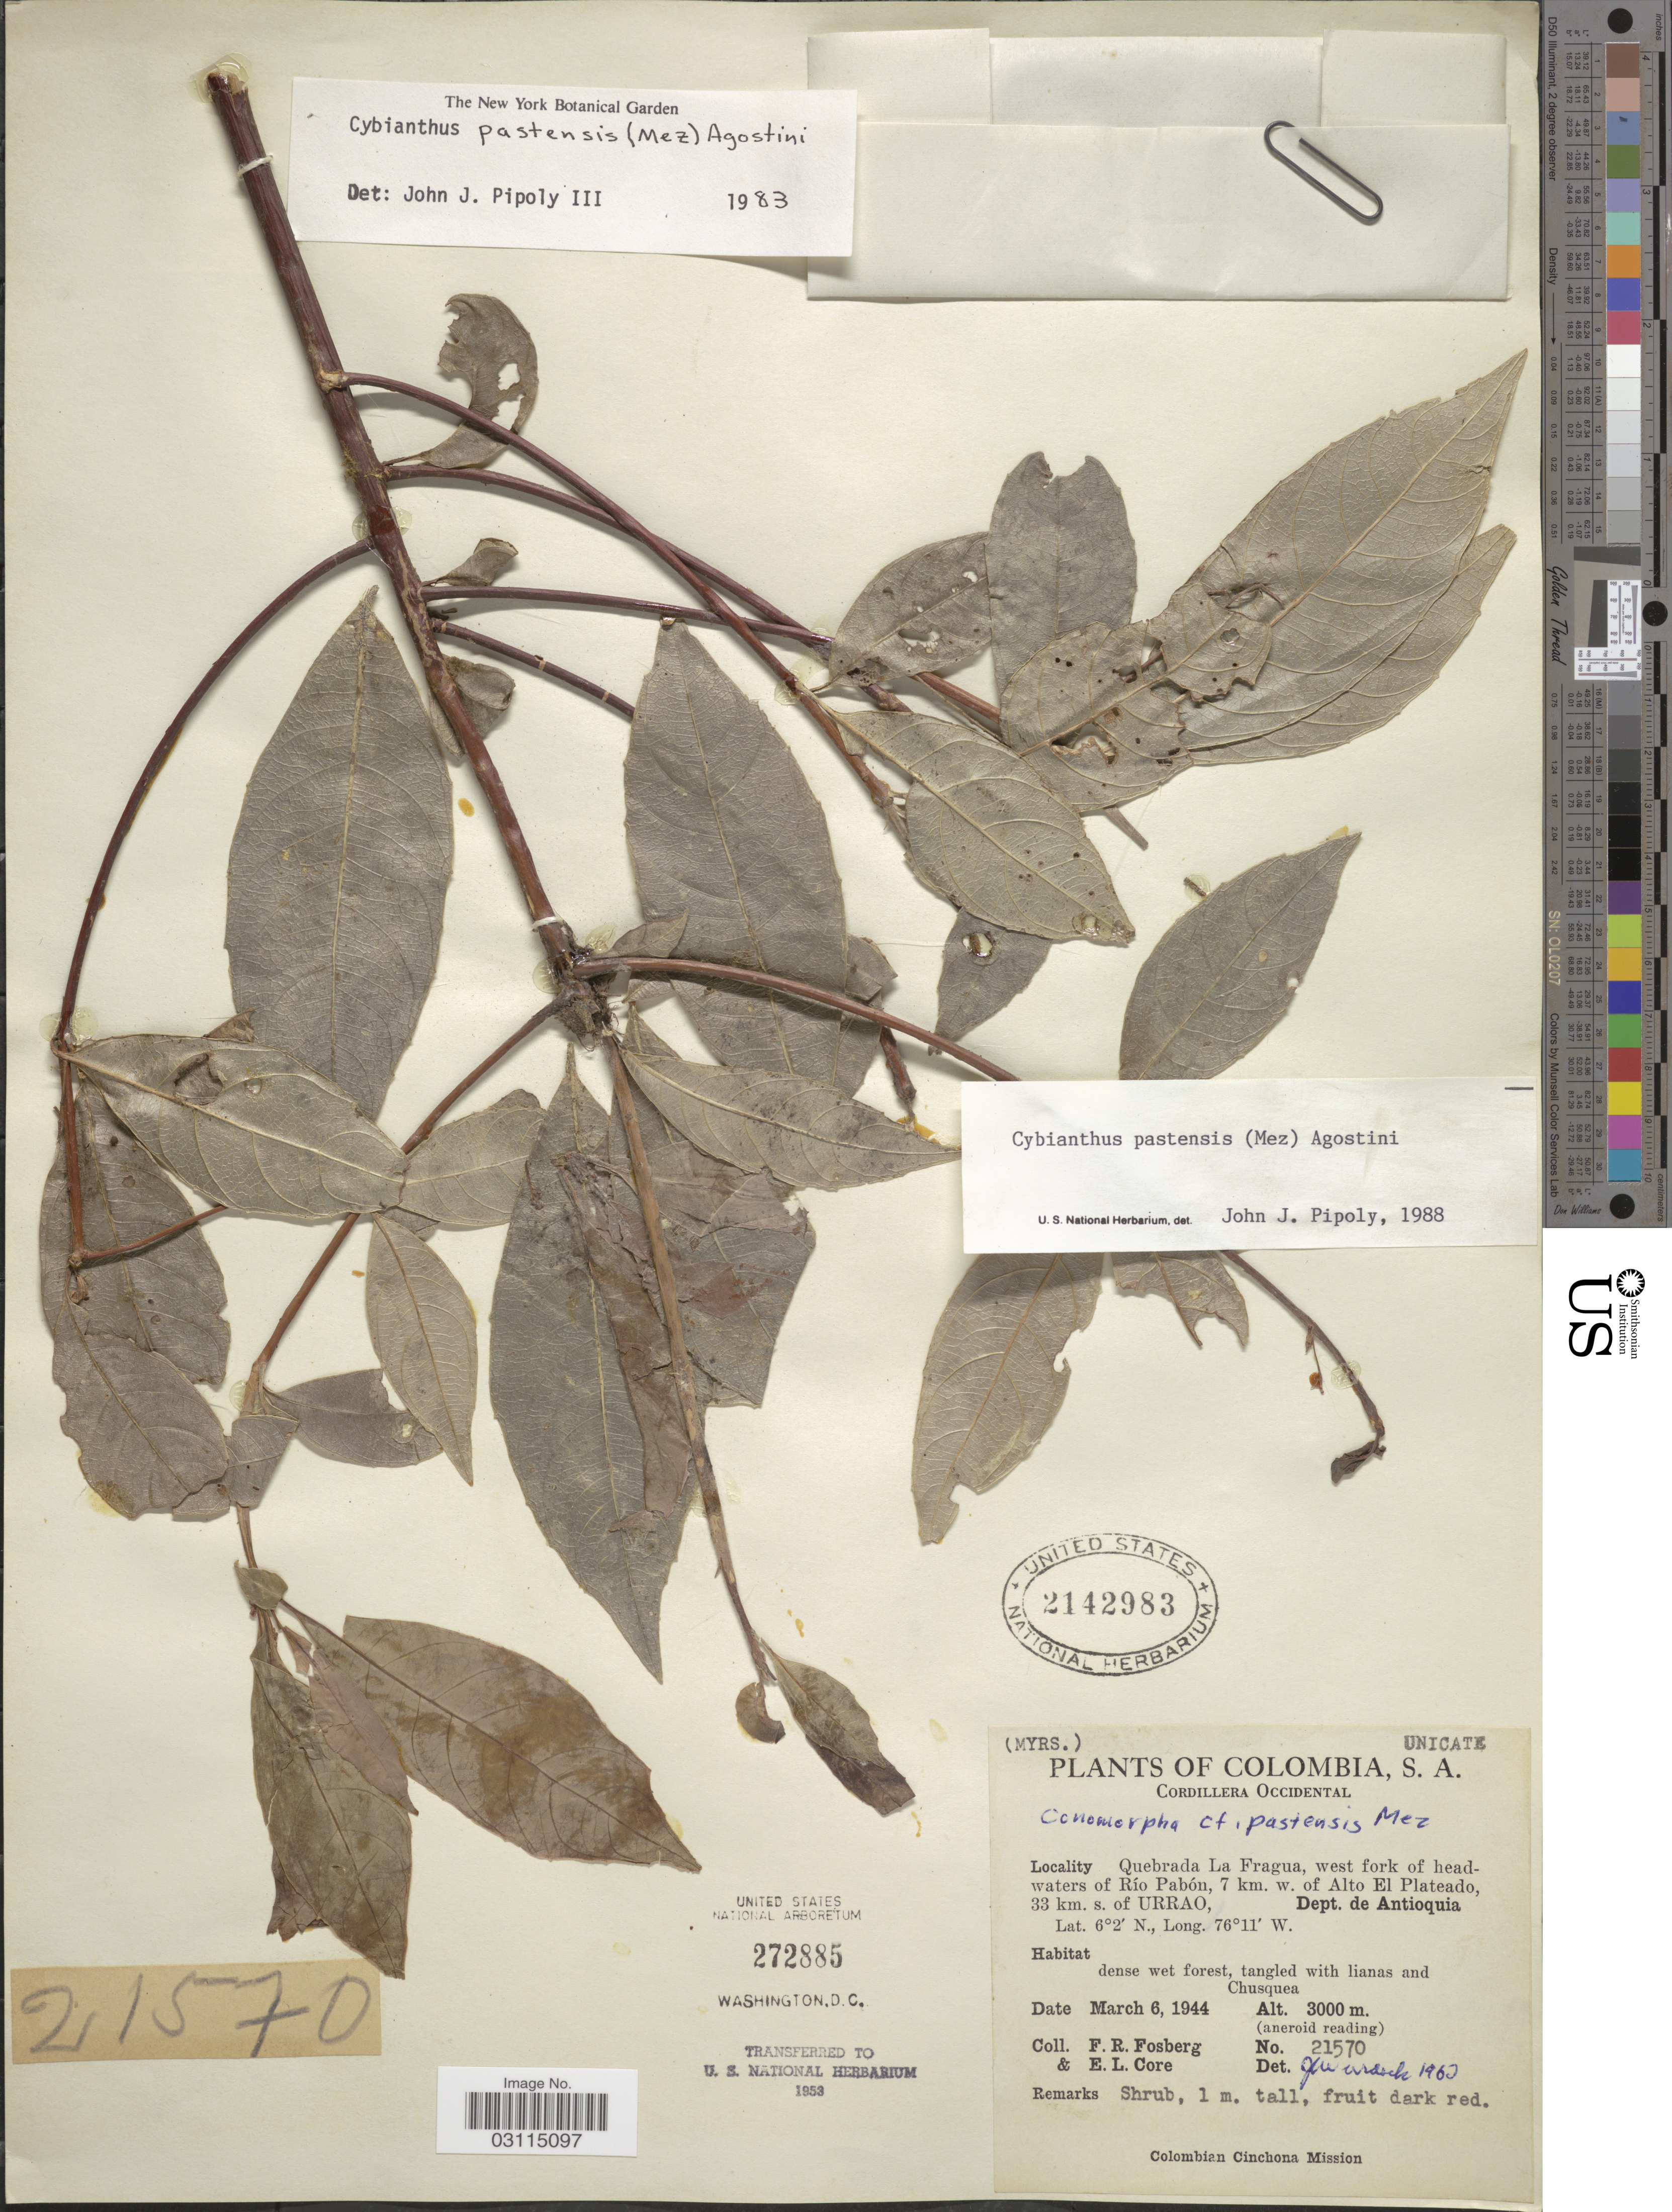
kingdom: Plantae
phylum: Tracheophyta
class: Magnoliopsida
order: Ericales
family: Primulaceae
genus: Cybianthus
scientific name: Cybianthus pastensis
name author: (Mez) G. Agostini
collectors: F. R. Fosberg & E. Core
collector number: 21570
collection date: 1944-03-06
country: Colombia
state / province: Antioquia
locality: Cordillera Occidental, Quebrada La Fragua, west fork of headwaters of Río Pabón, 7 km. w. of Alto El Plateado, 33 km. s. of Urrao, Dept. de Antioquia.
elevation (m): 3000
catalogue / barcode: US 2142983